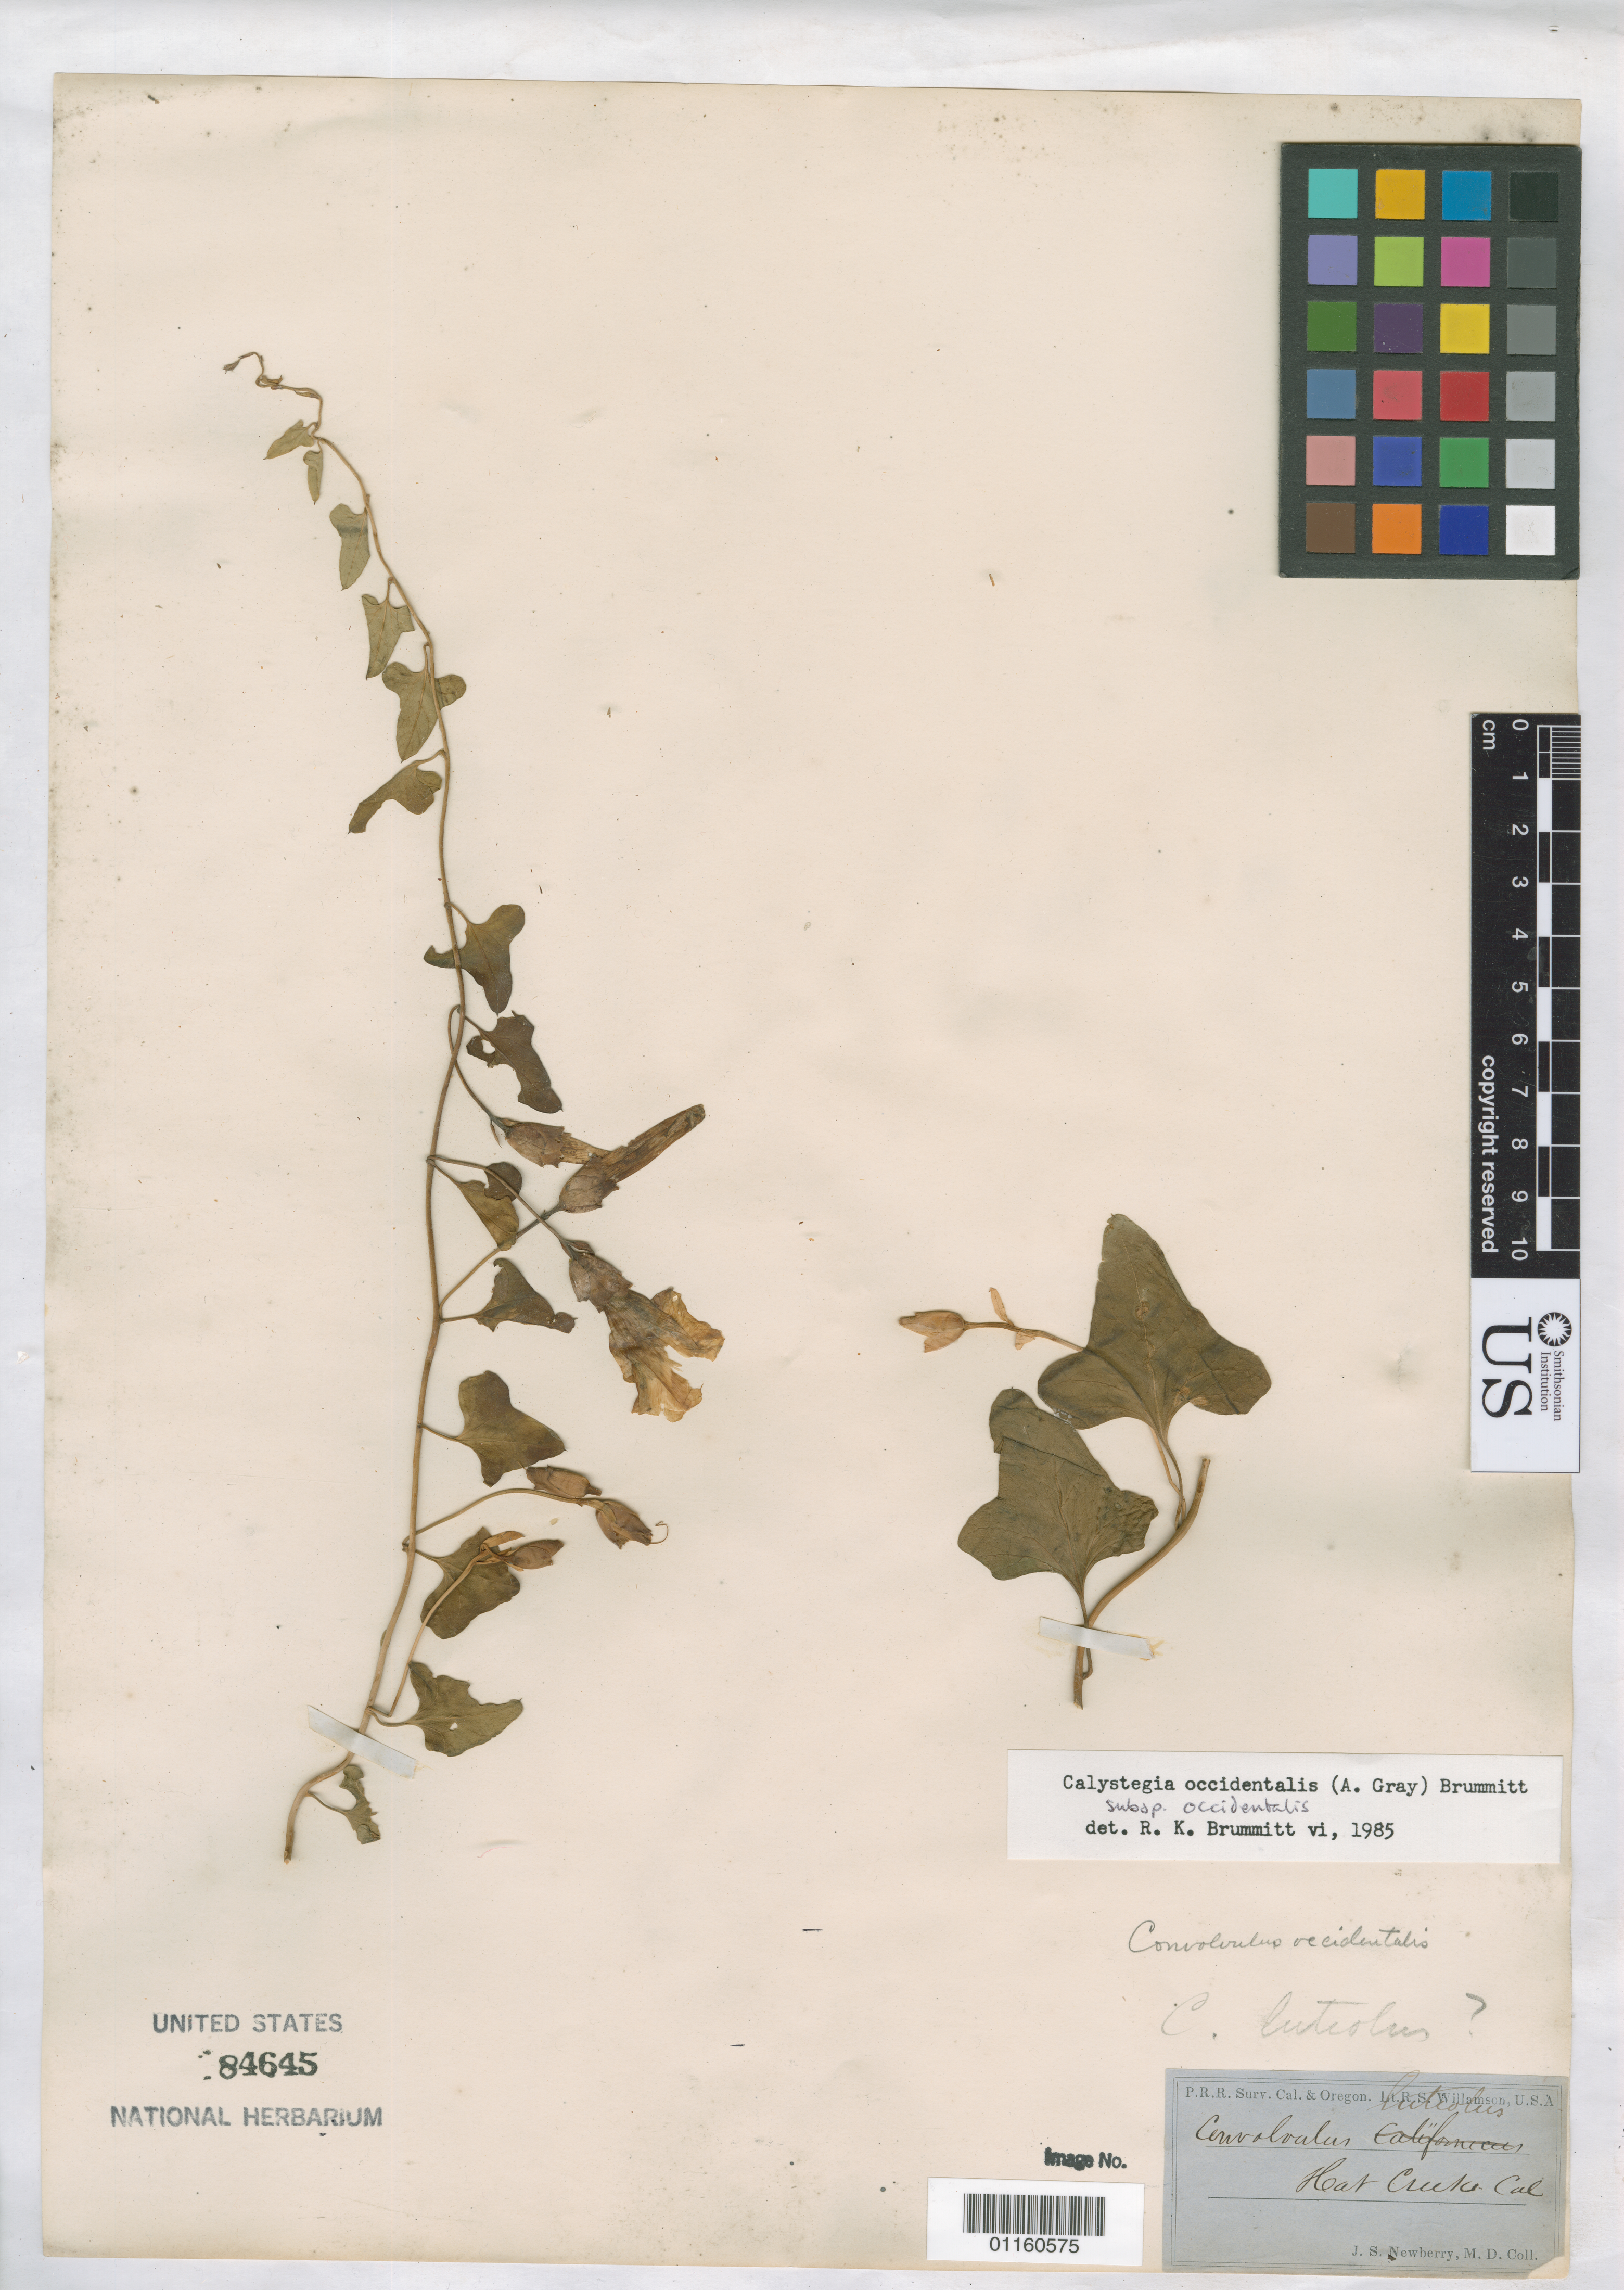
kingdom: Plantae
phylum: Tracheophyta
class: Magnoliopsida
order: Solanales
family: Convolvulaceae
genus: Calystegia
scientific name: Calystegia occidentalis subsp. occidentalis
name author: (A. Gray) Brummitt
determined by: Brummitt, R. K.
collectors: J. S. Newberry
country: United States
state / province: California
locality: Hat Creek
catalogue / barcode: US 84645